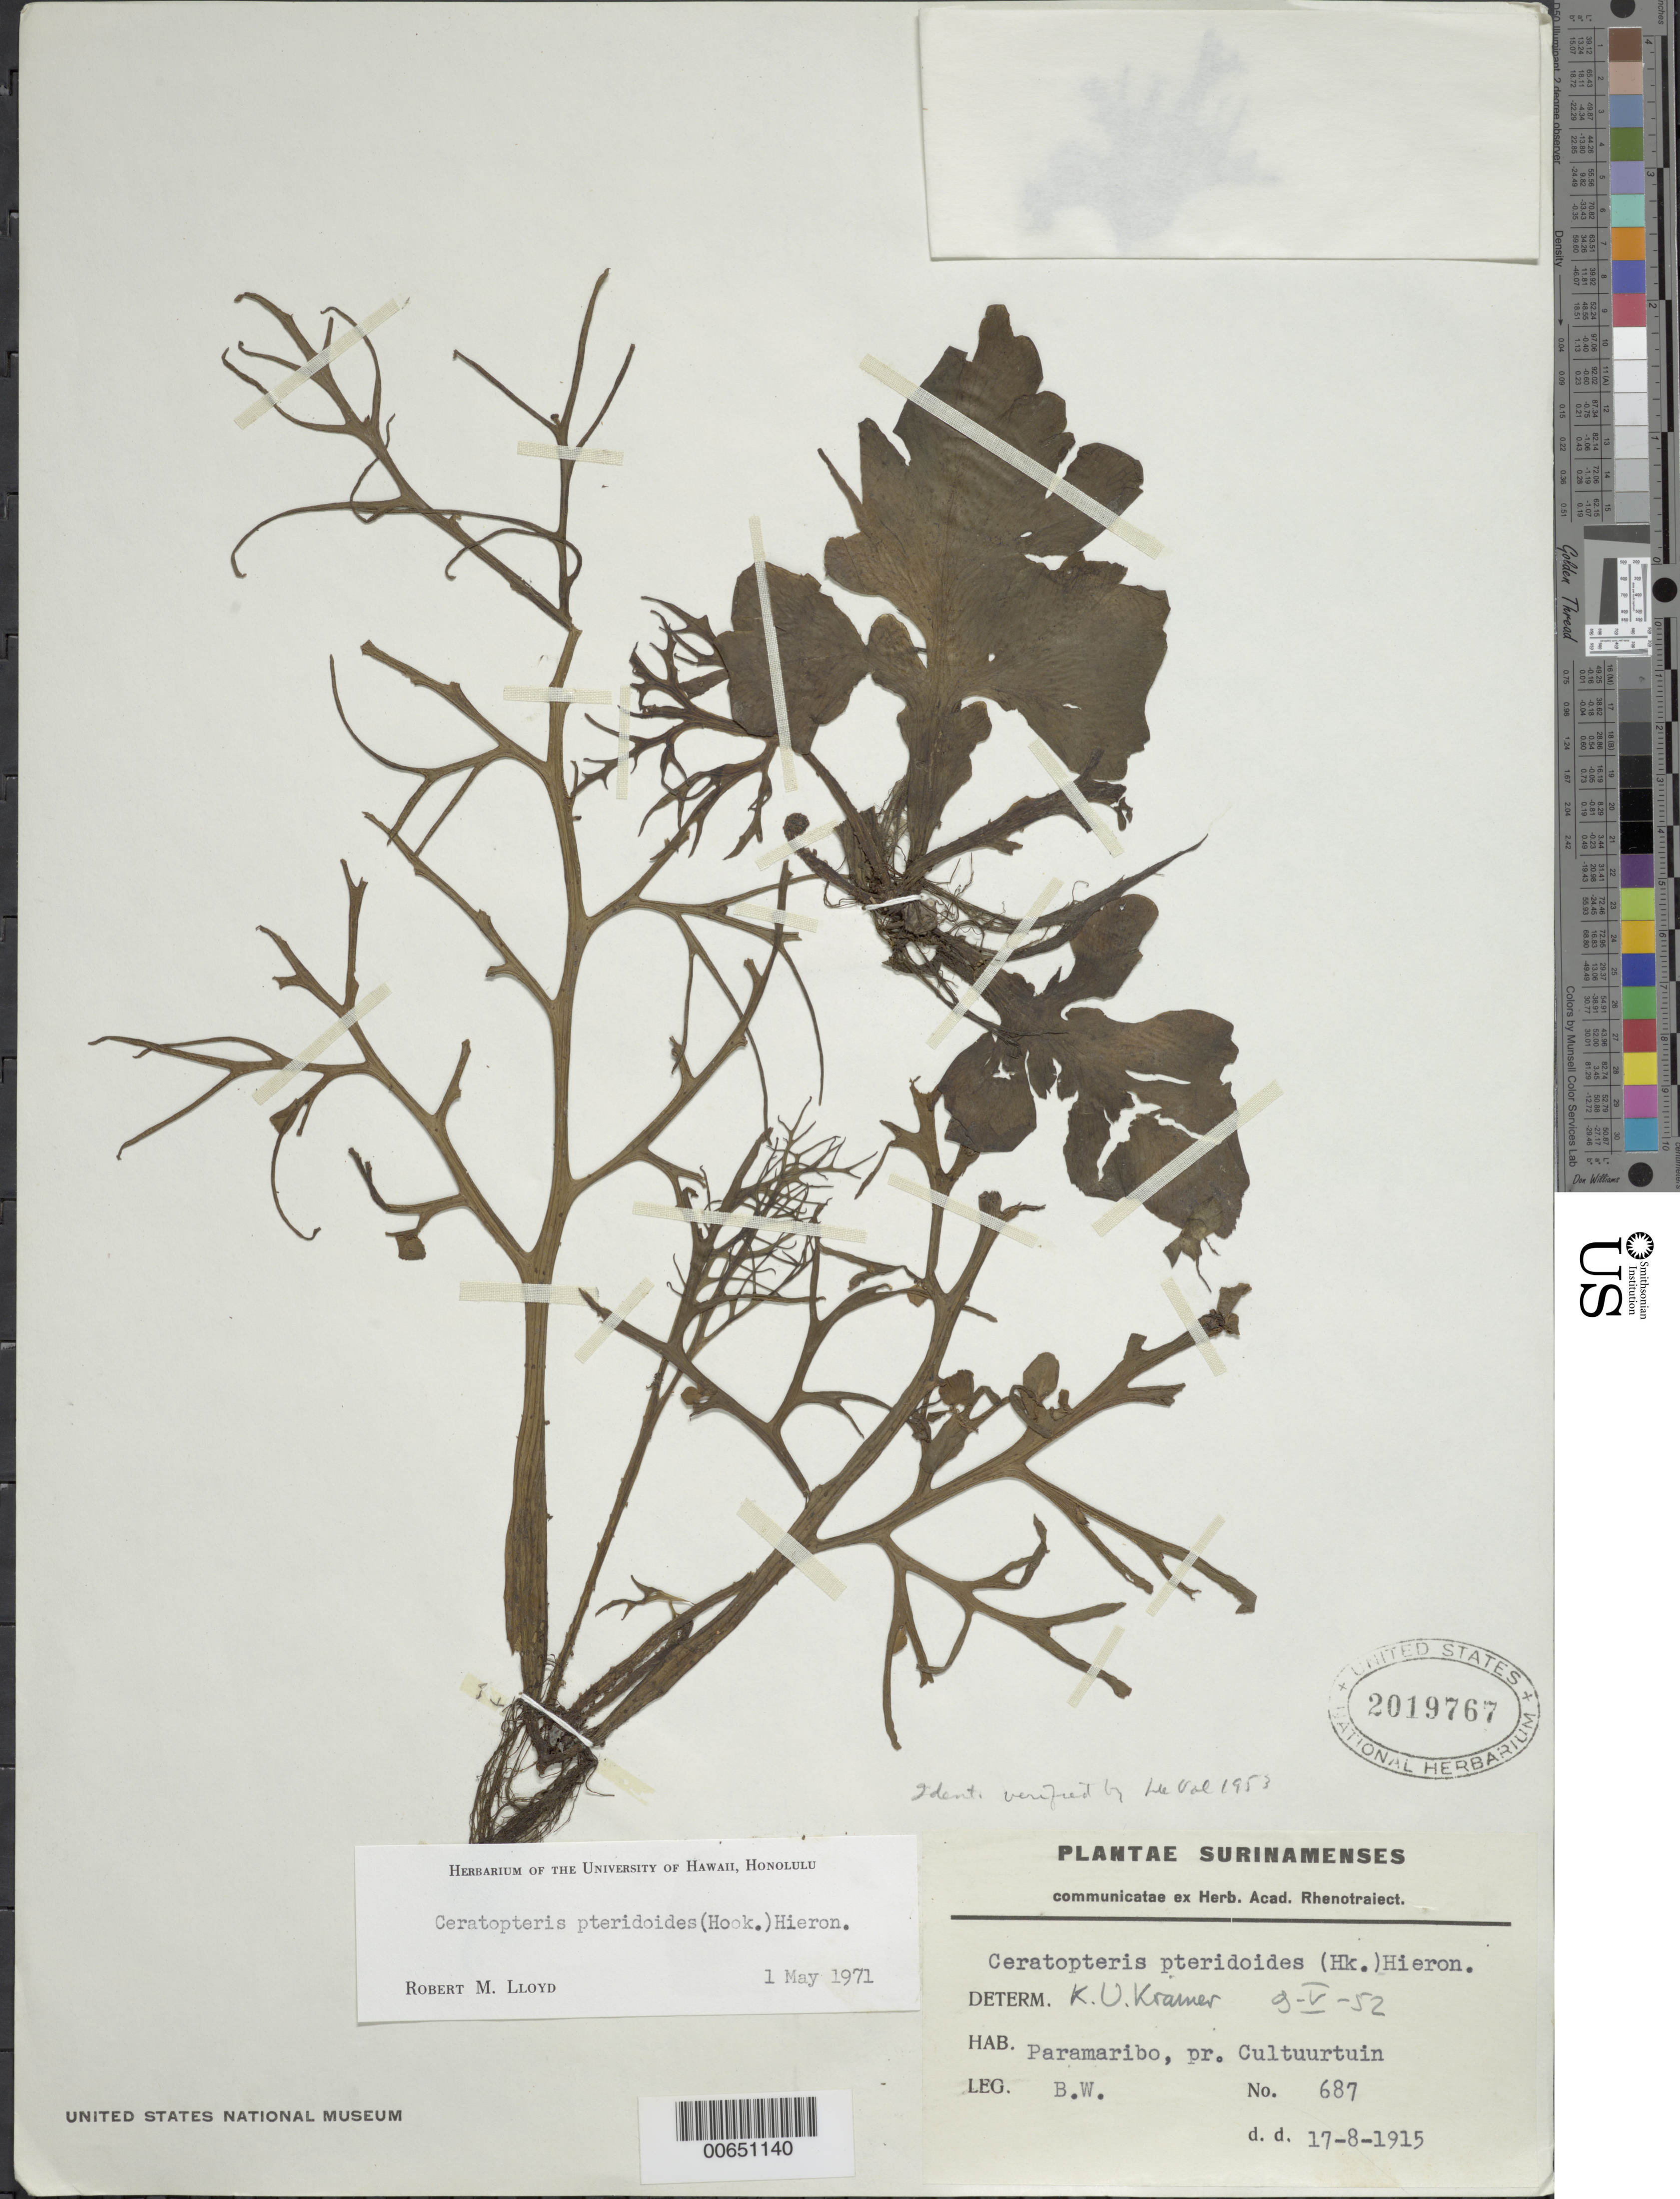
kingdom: Plantae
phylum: Tracheophyta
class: Polypodiopsida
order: Polypodiales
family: Pteridaceae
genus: Ceratopteris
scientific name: Ceratopteris pteridioides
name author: (Hook.) Hieron.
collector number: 687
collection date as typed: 17-Aug-15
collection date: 1915-08-17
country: Suriname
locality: Paramaribo, prope Cultuurtuin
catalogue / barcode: US 2019767